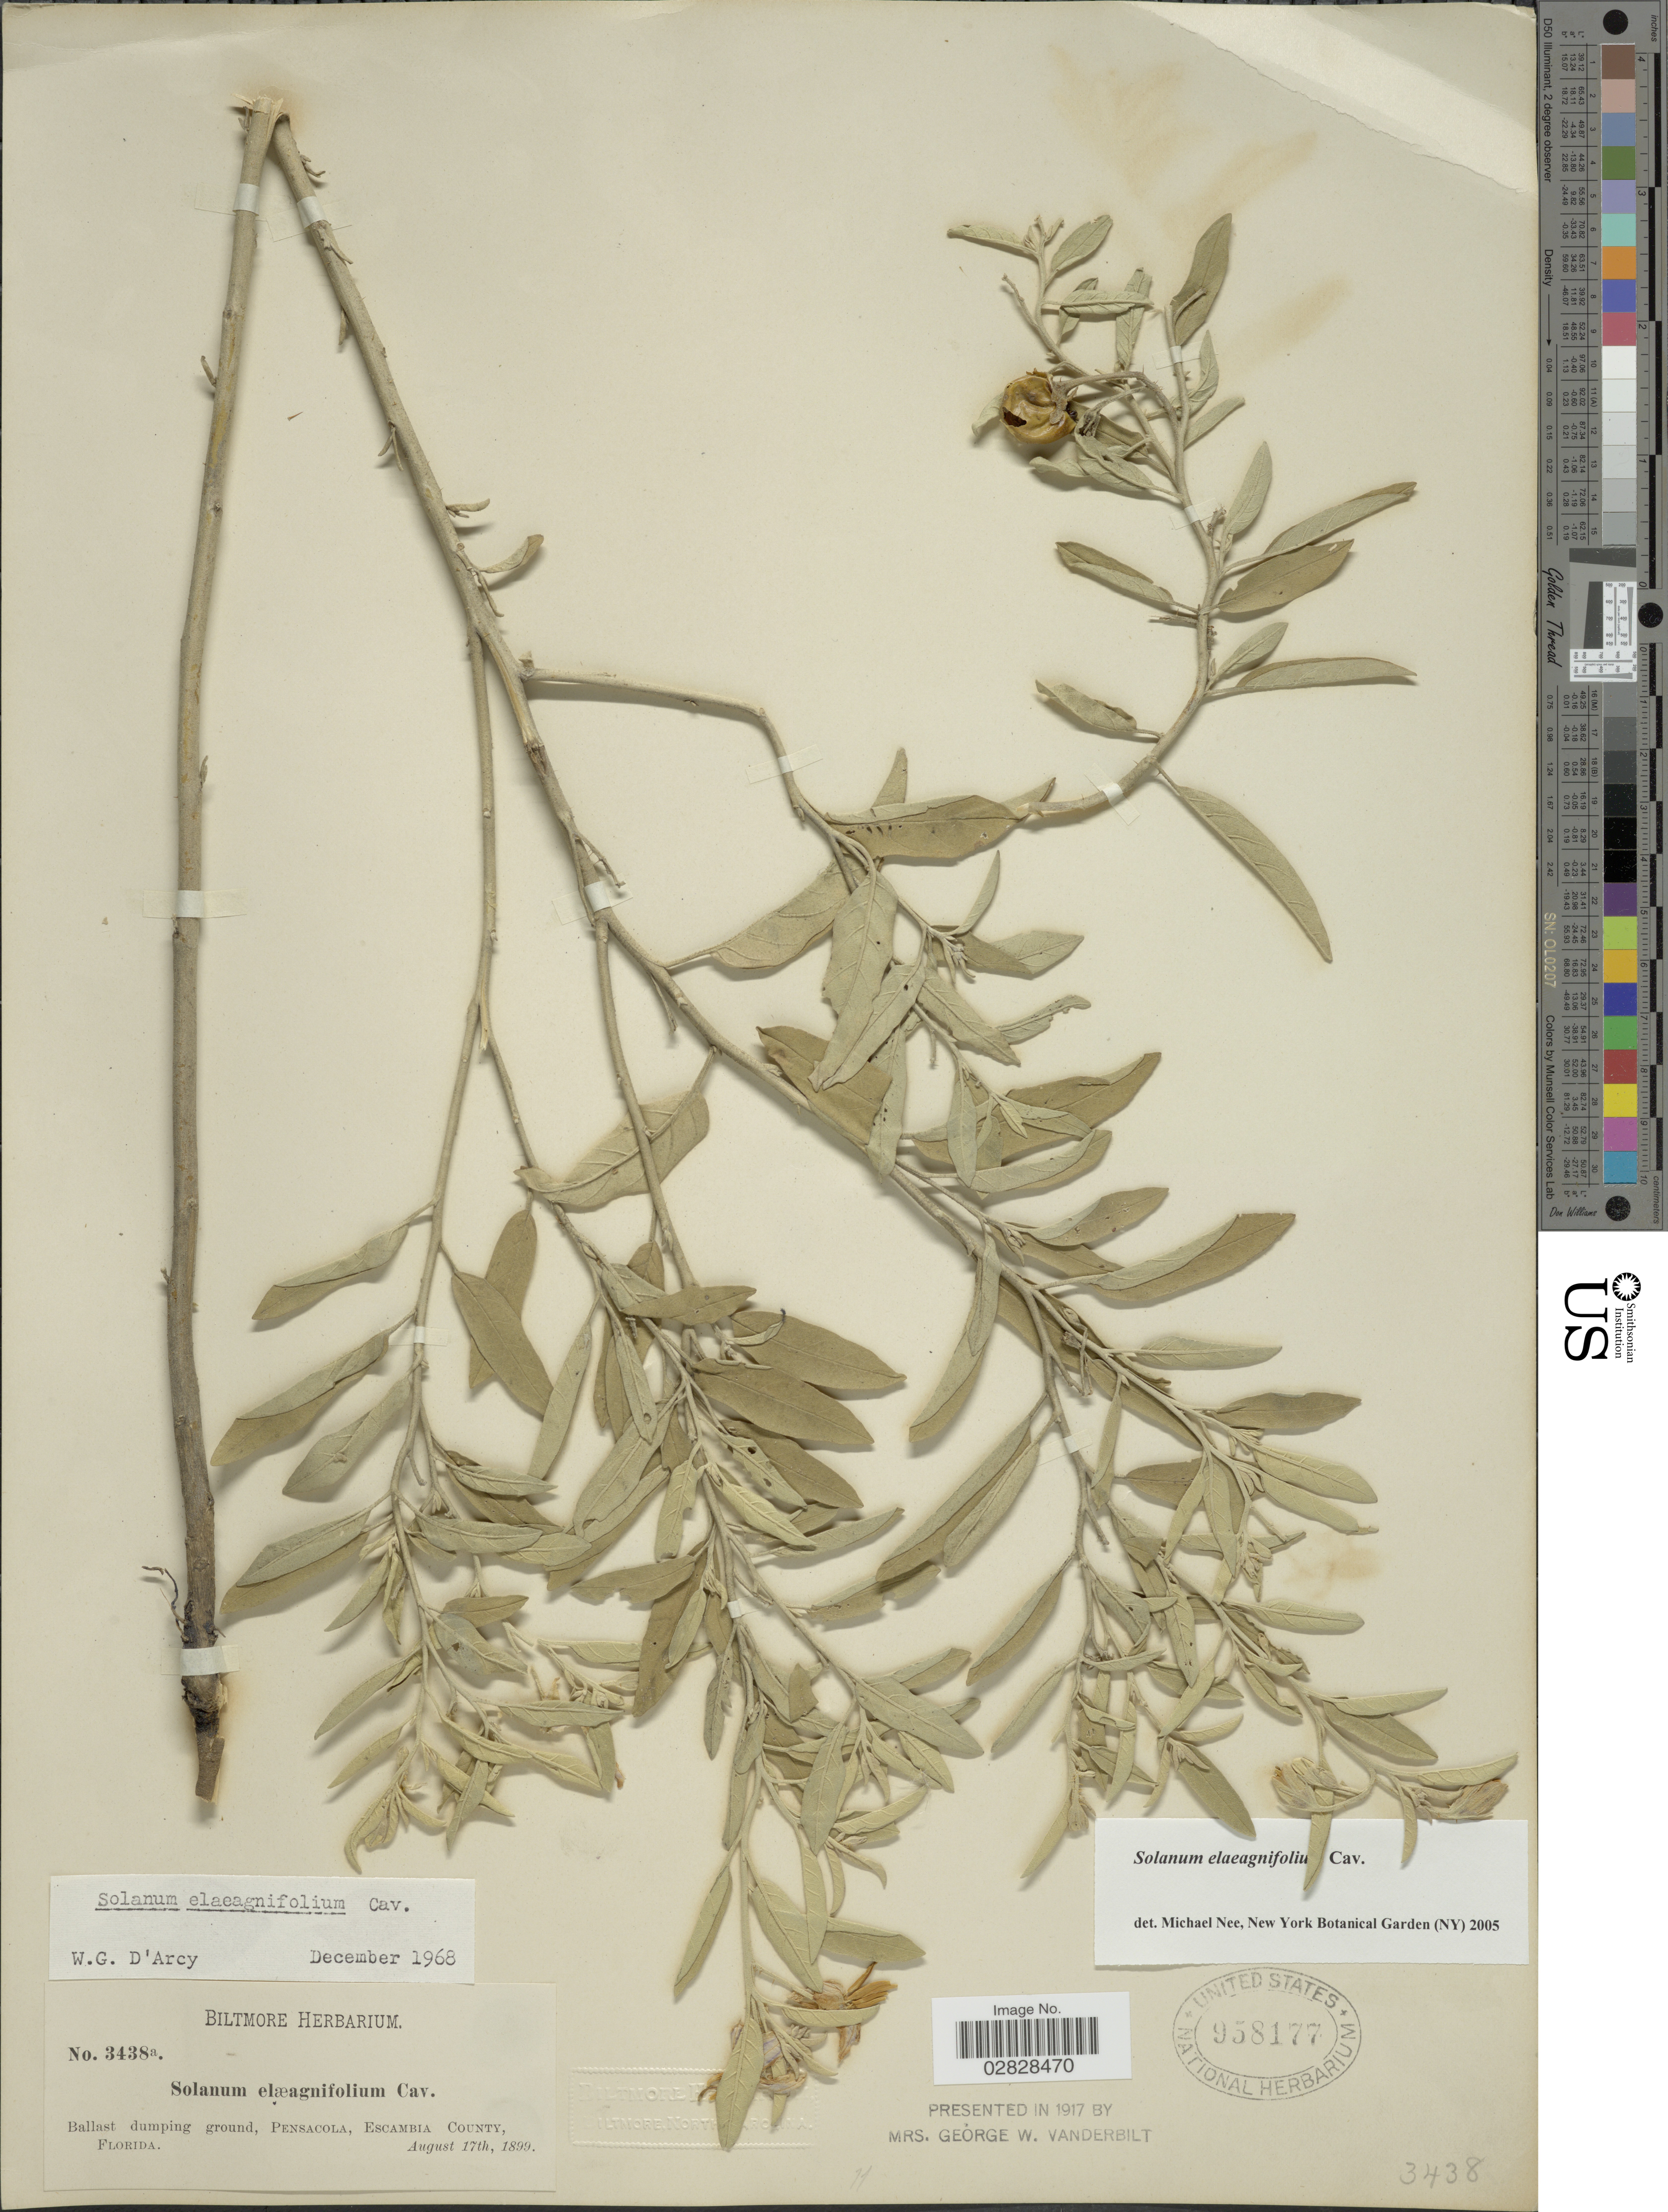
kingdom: Plantae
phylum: Tracheophyta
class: Magnoliopsida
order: Solanales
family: Solanaceae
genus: Solanum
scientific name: Solanum elaeagnifolium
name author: Cav.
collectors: ex herb. Biltmore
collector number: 3438a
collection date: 1899-08-17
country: United States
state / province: Florida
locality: Ballast dumping ground, Pensacola, Escambia County.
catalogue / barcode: US 958177